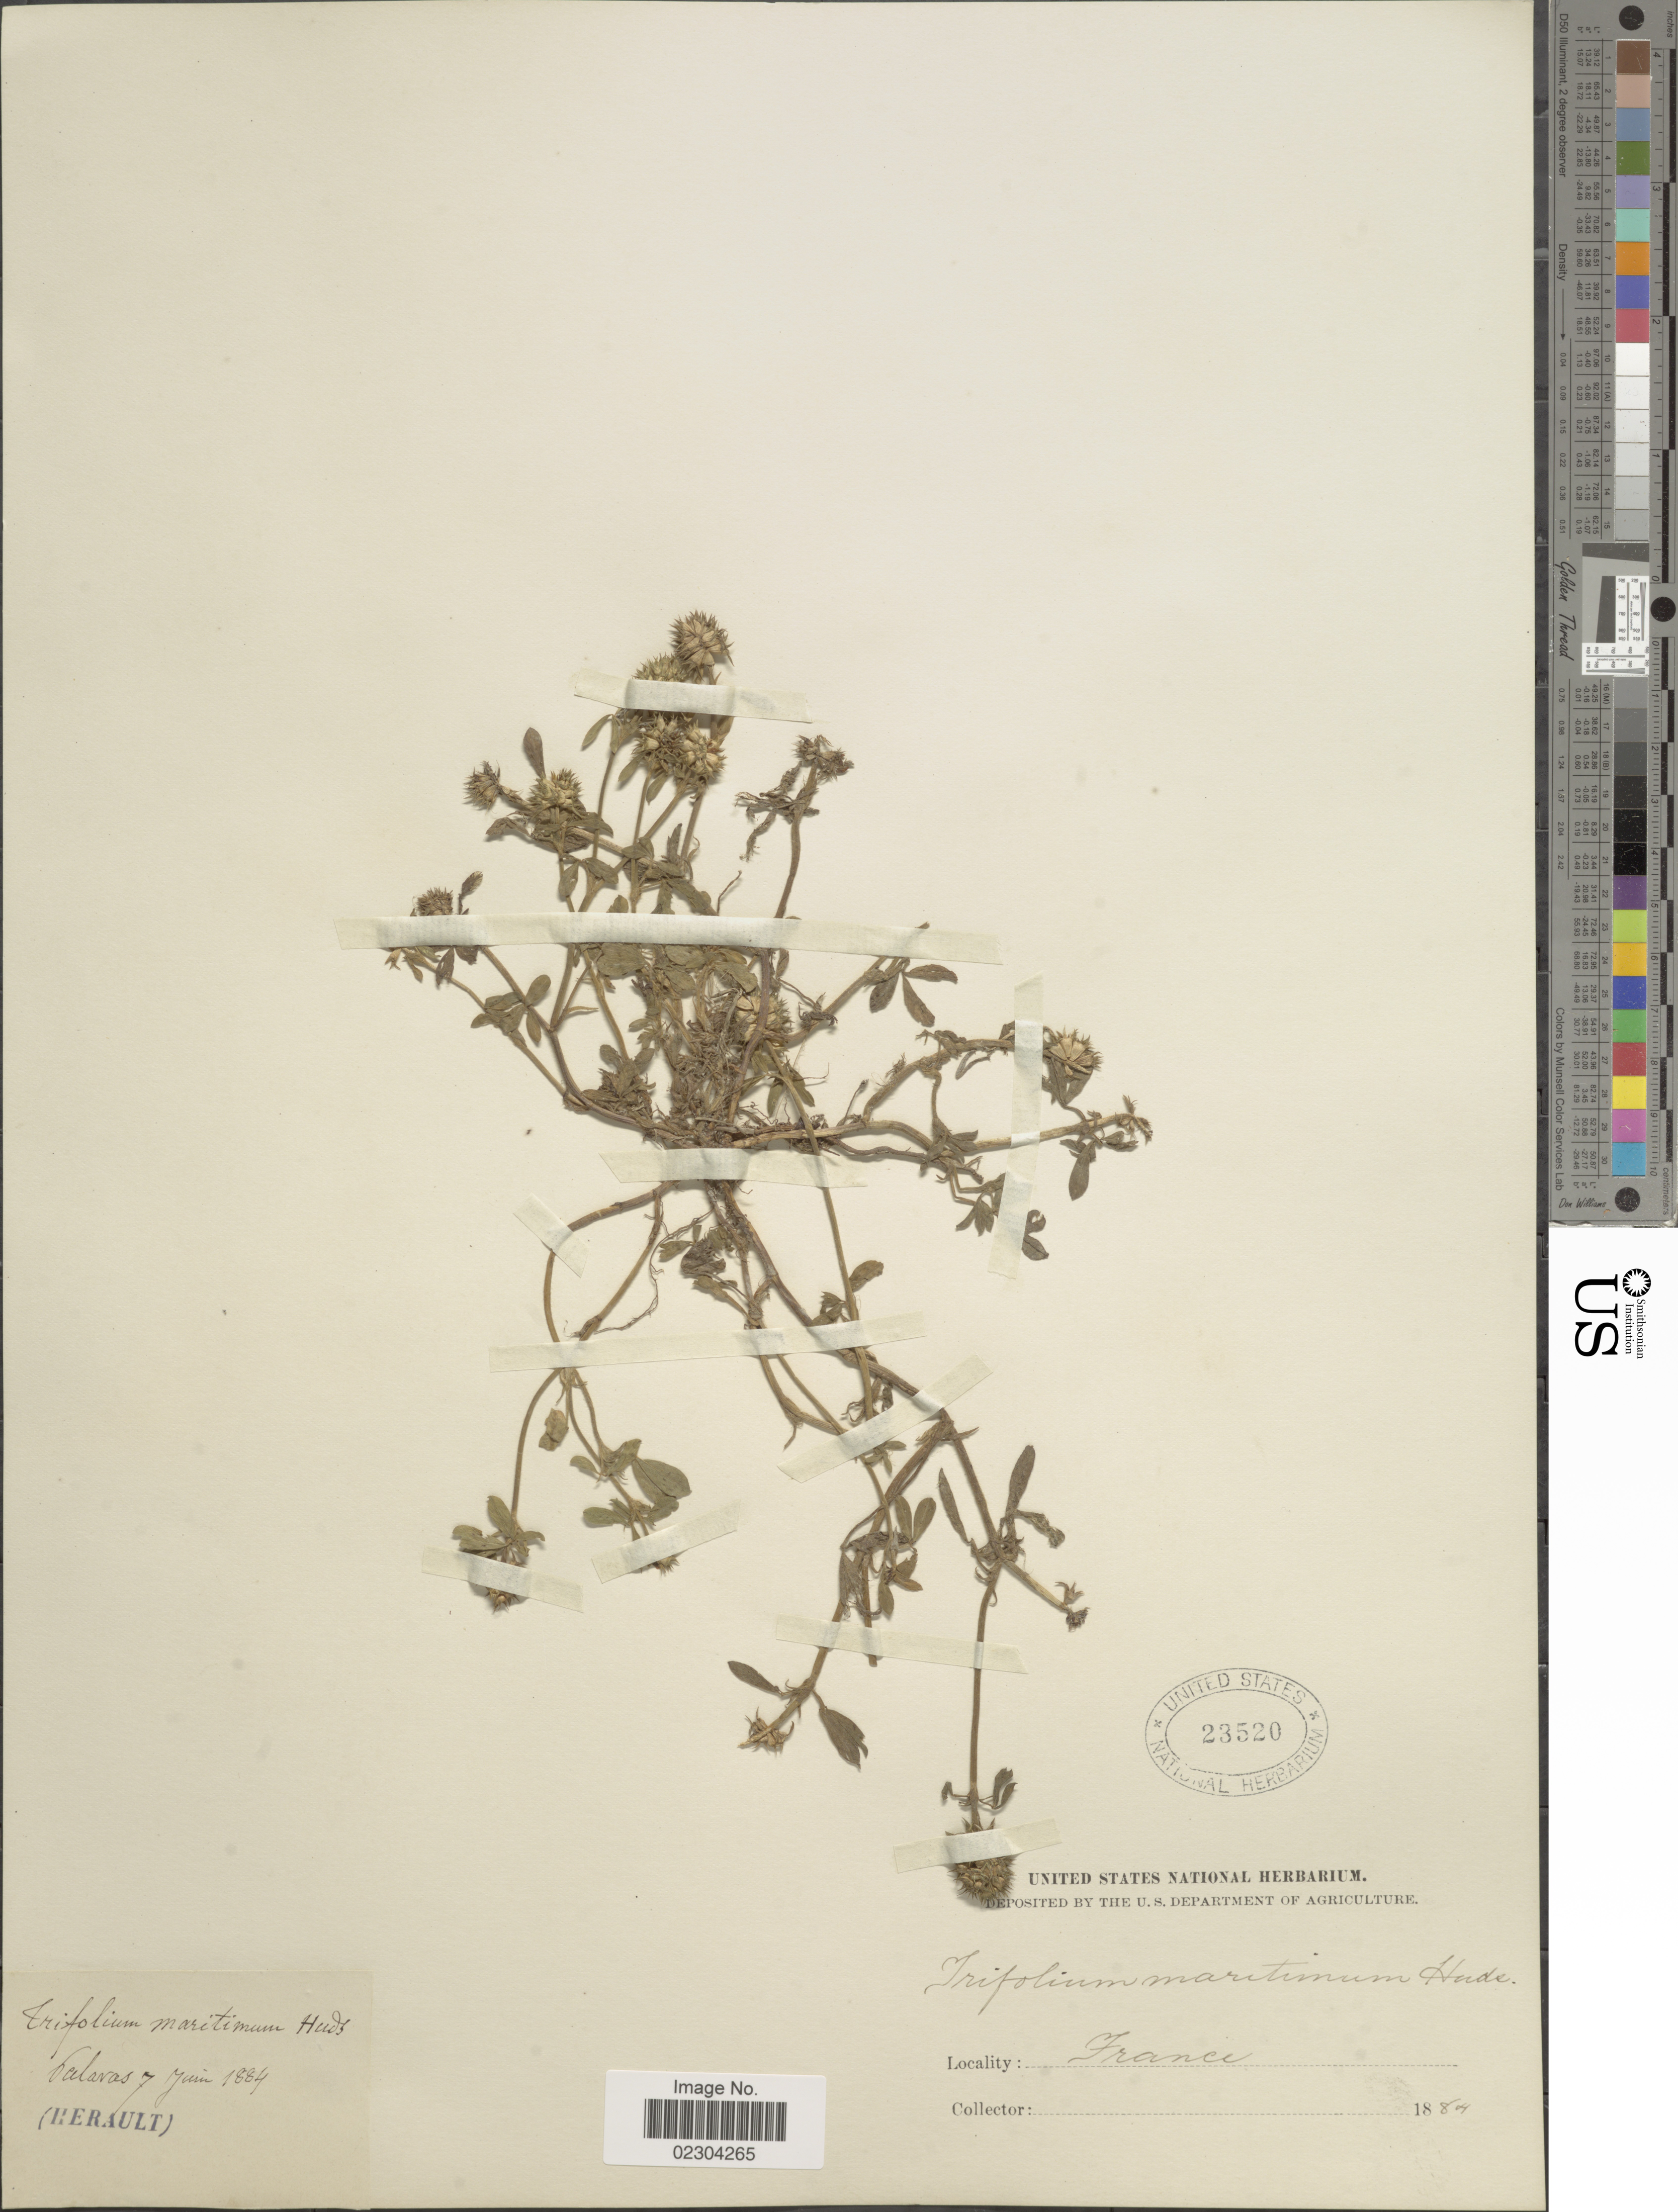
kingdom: Plantae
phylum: Tracheophyta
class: Magnoliopsida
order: Fabales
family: Fabaceae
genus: Trifolium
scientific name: Trifolium maritimum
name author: Huds.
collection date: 1884-06-07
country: France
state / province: Occitanie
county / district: Hérault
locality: Calavas [unsure placement]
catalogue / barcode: US 23520